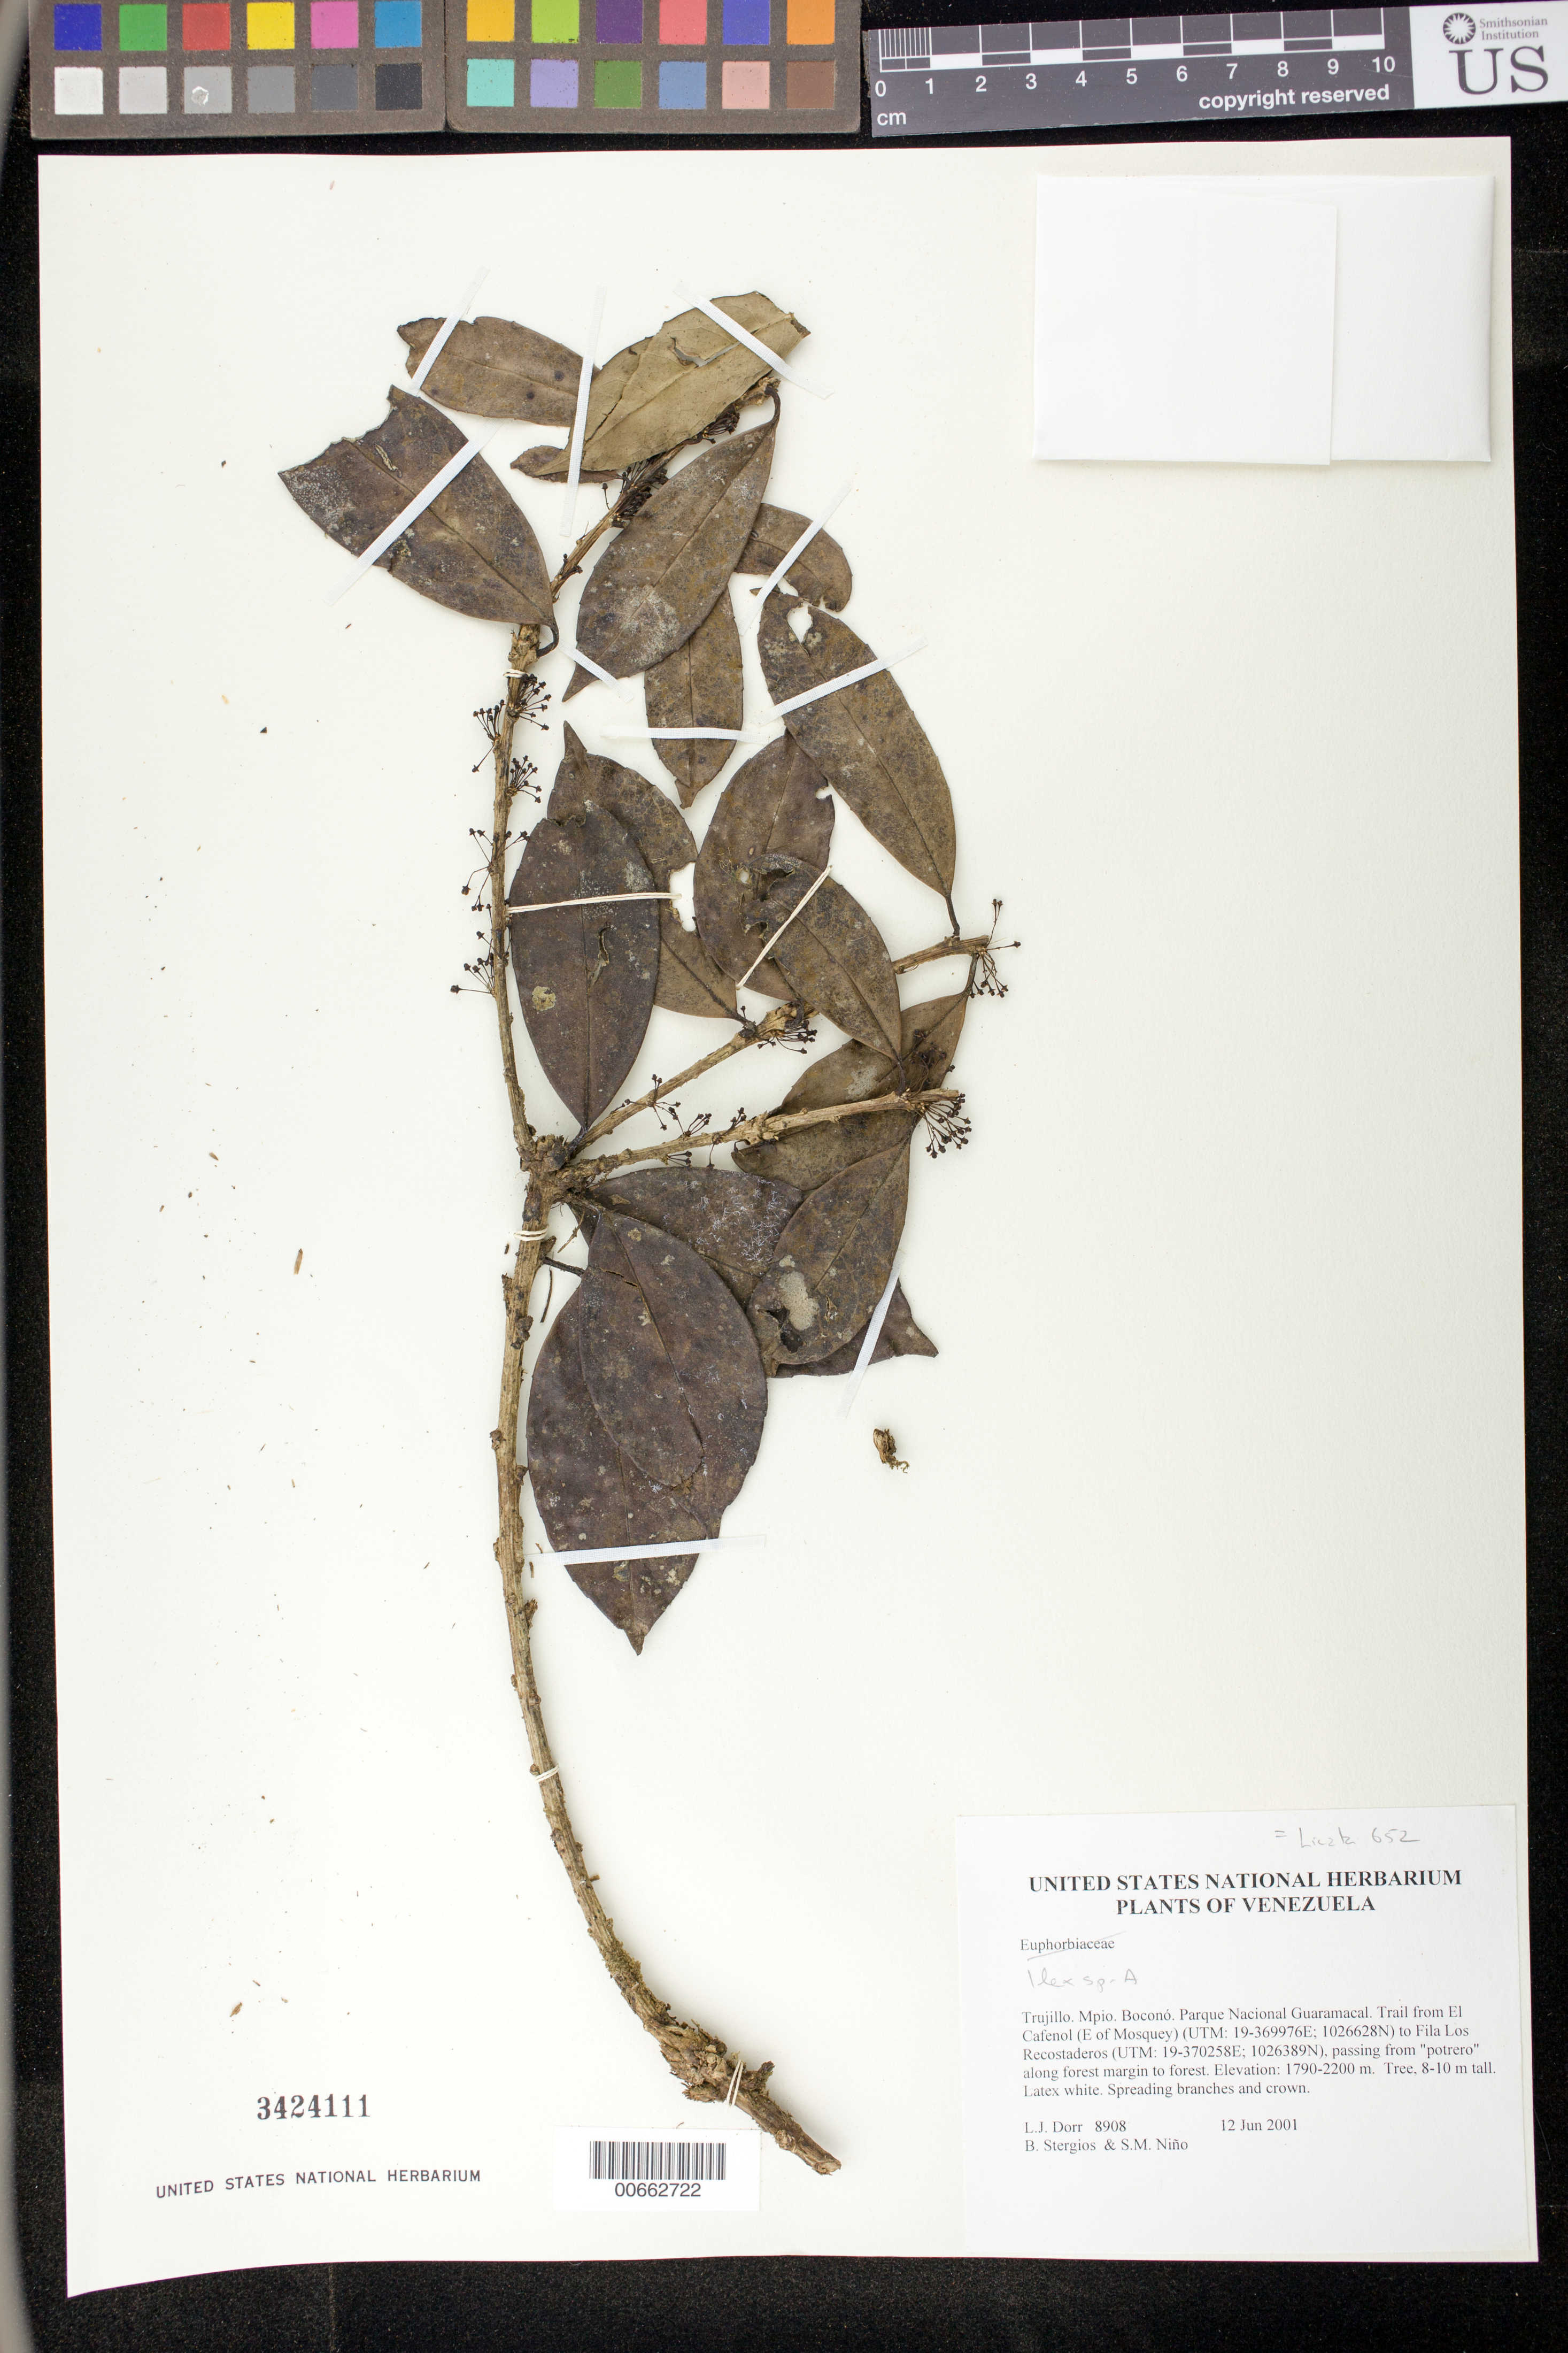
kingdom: Plantae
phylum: Tracheophyta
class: Magnoliopsida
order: Aquifoliales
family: Aquifoliaceae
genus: Ilex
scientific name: Ilex sp. a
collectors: L. J. Dorr, B. G. Stergios & S. M. Niño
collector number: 8908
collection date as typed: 12 Jun 2001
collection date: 2001-06-12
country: Venezuela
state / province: Trujillo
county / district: Boconó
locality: Parque Nacional Guaramacal. Trail from El Cafenol (E of Mosquey) to Fila Los Recostaderos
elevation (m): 1790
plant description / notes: PORT, US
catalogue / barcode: US 3424111